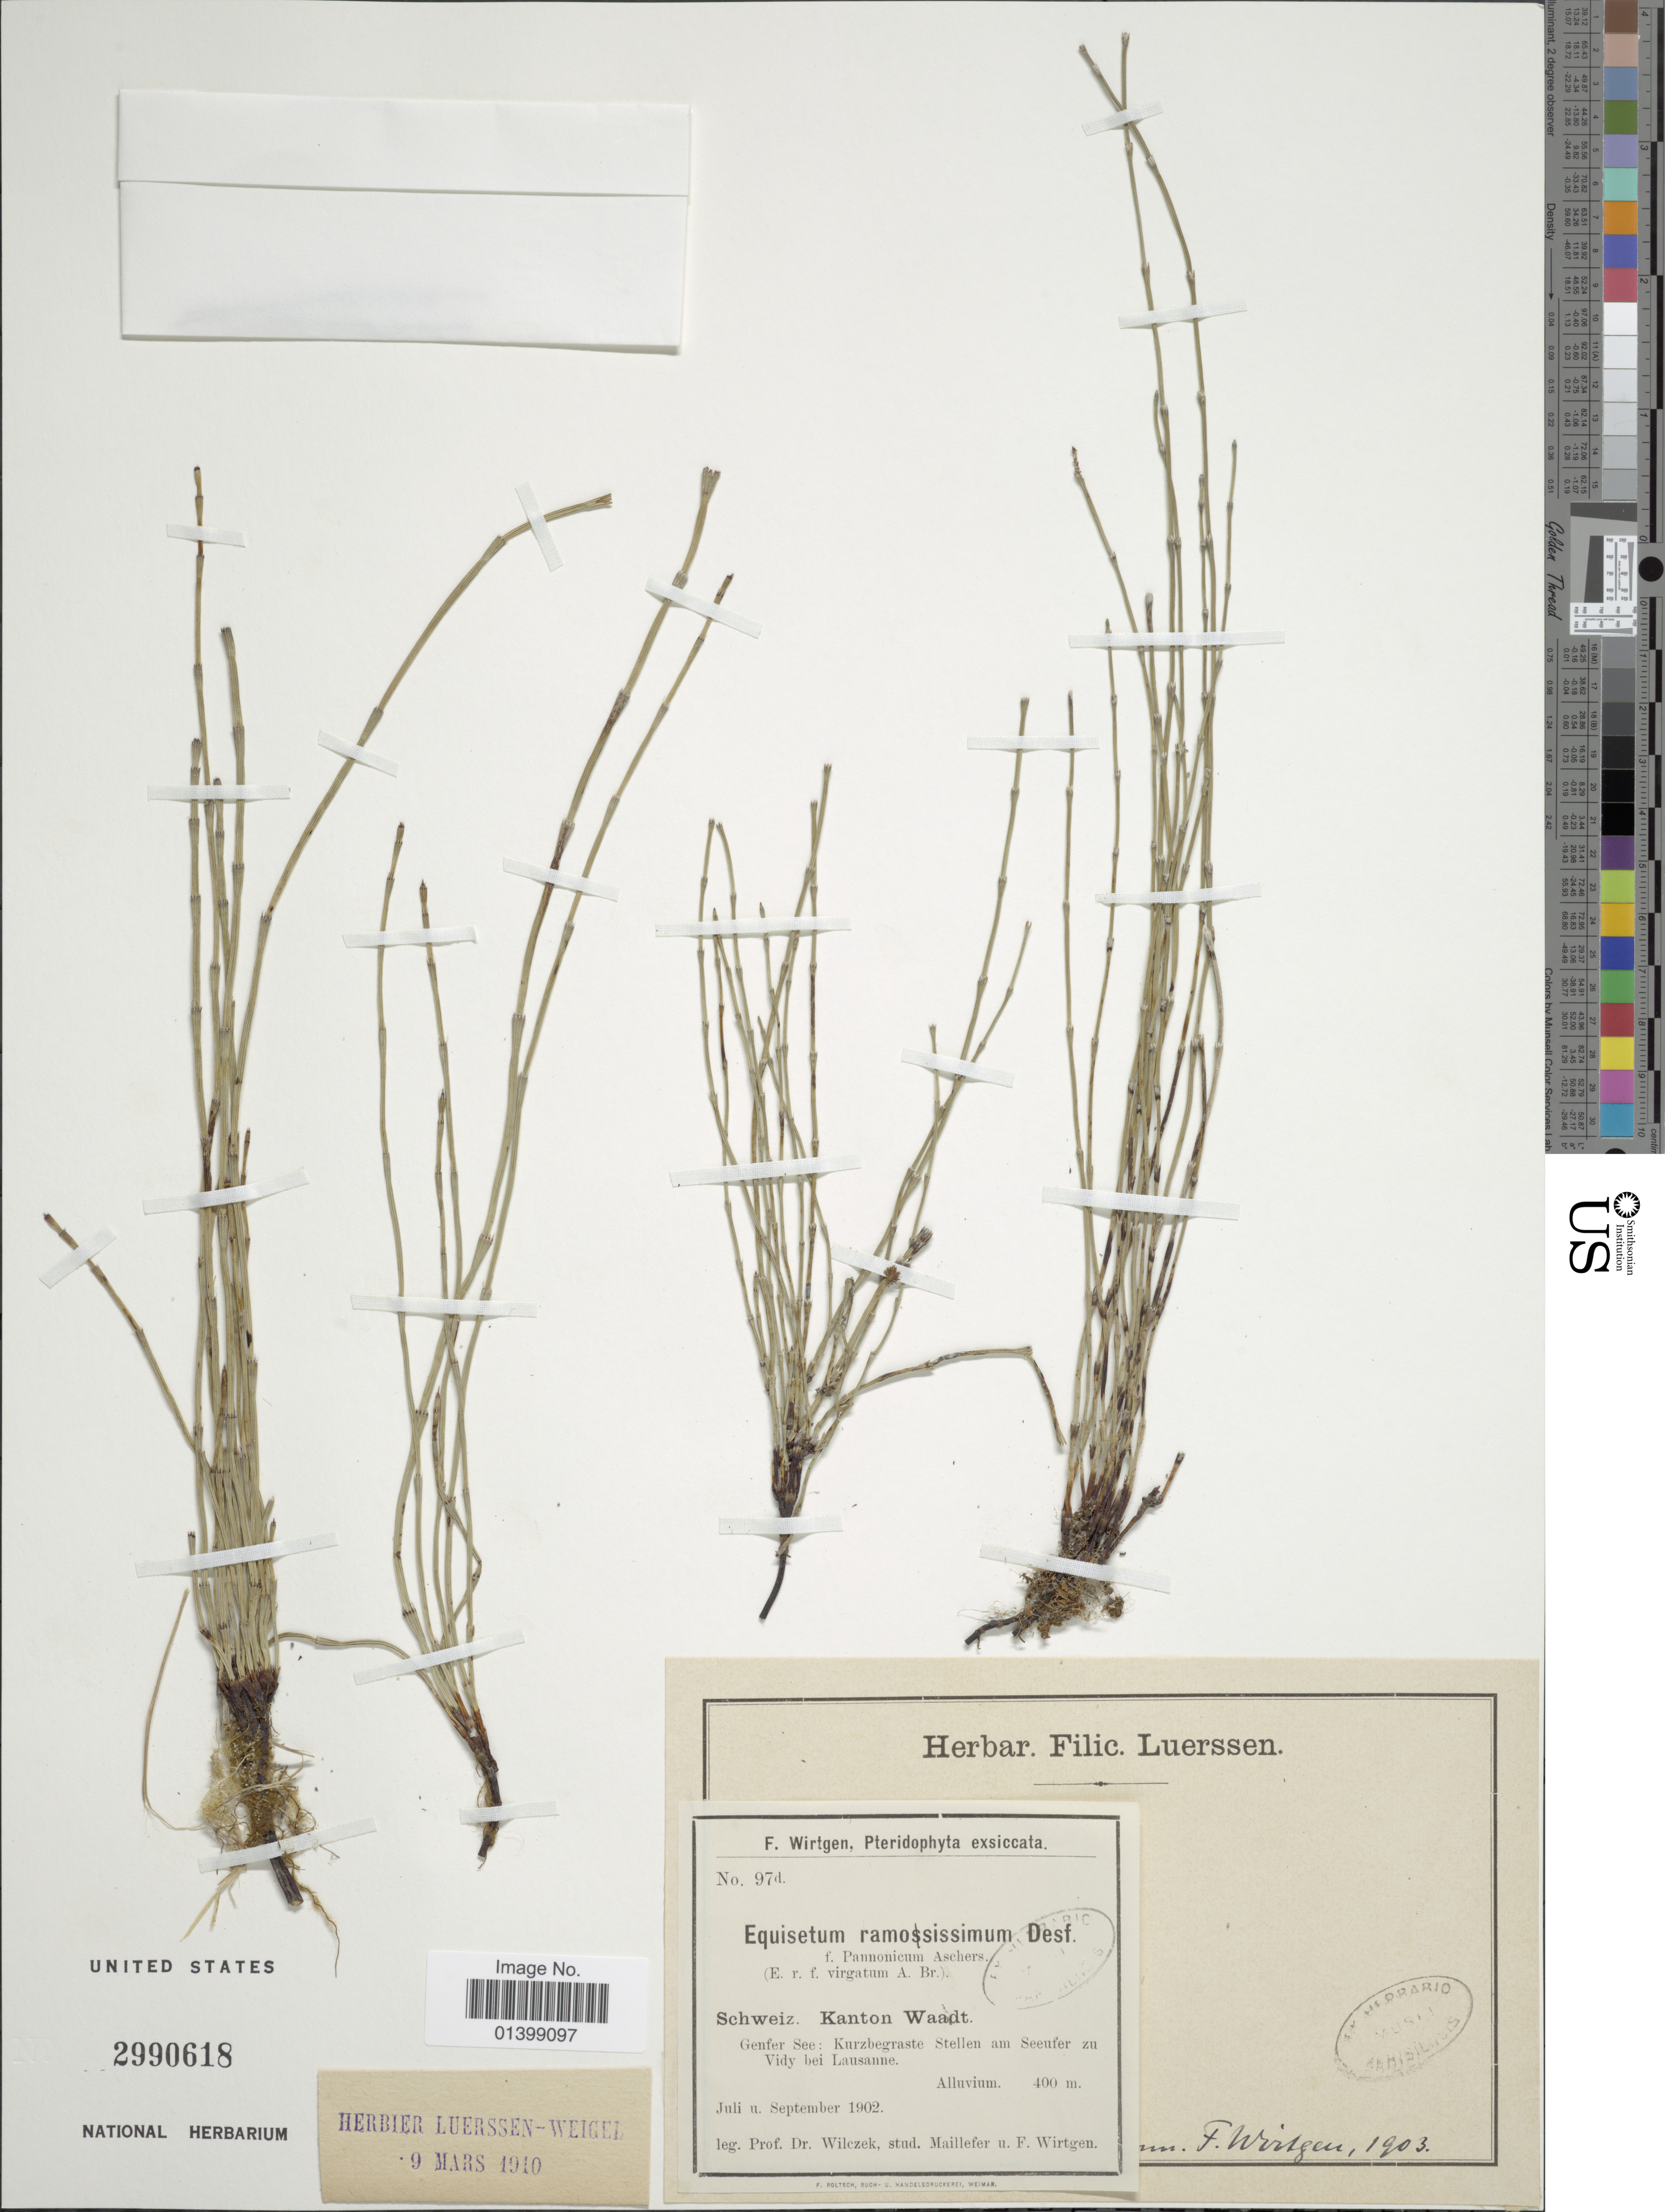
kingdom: Plantae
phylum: Tracheophyta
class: Polypodiopsida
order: Equisetales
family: Equisetaceae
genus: Equisetum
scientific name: Equisetum ramosissimum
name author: Desf.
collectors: Wilczek, -. Maillefer & F. Wirtgen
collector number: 97d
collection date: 1902-07/1902-09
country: Switzerland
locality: Schweiz, Kanton Waadt, Genfer See: Kurzbegraste Stellen am Seeufer zu Vidy bei Lausanne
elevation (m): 400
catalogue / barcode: US 2990618